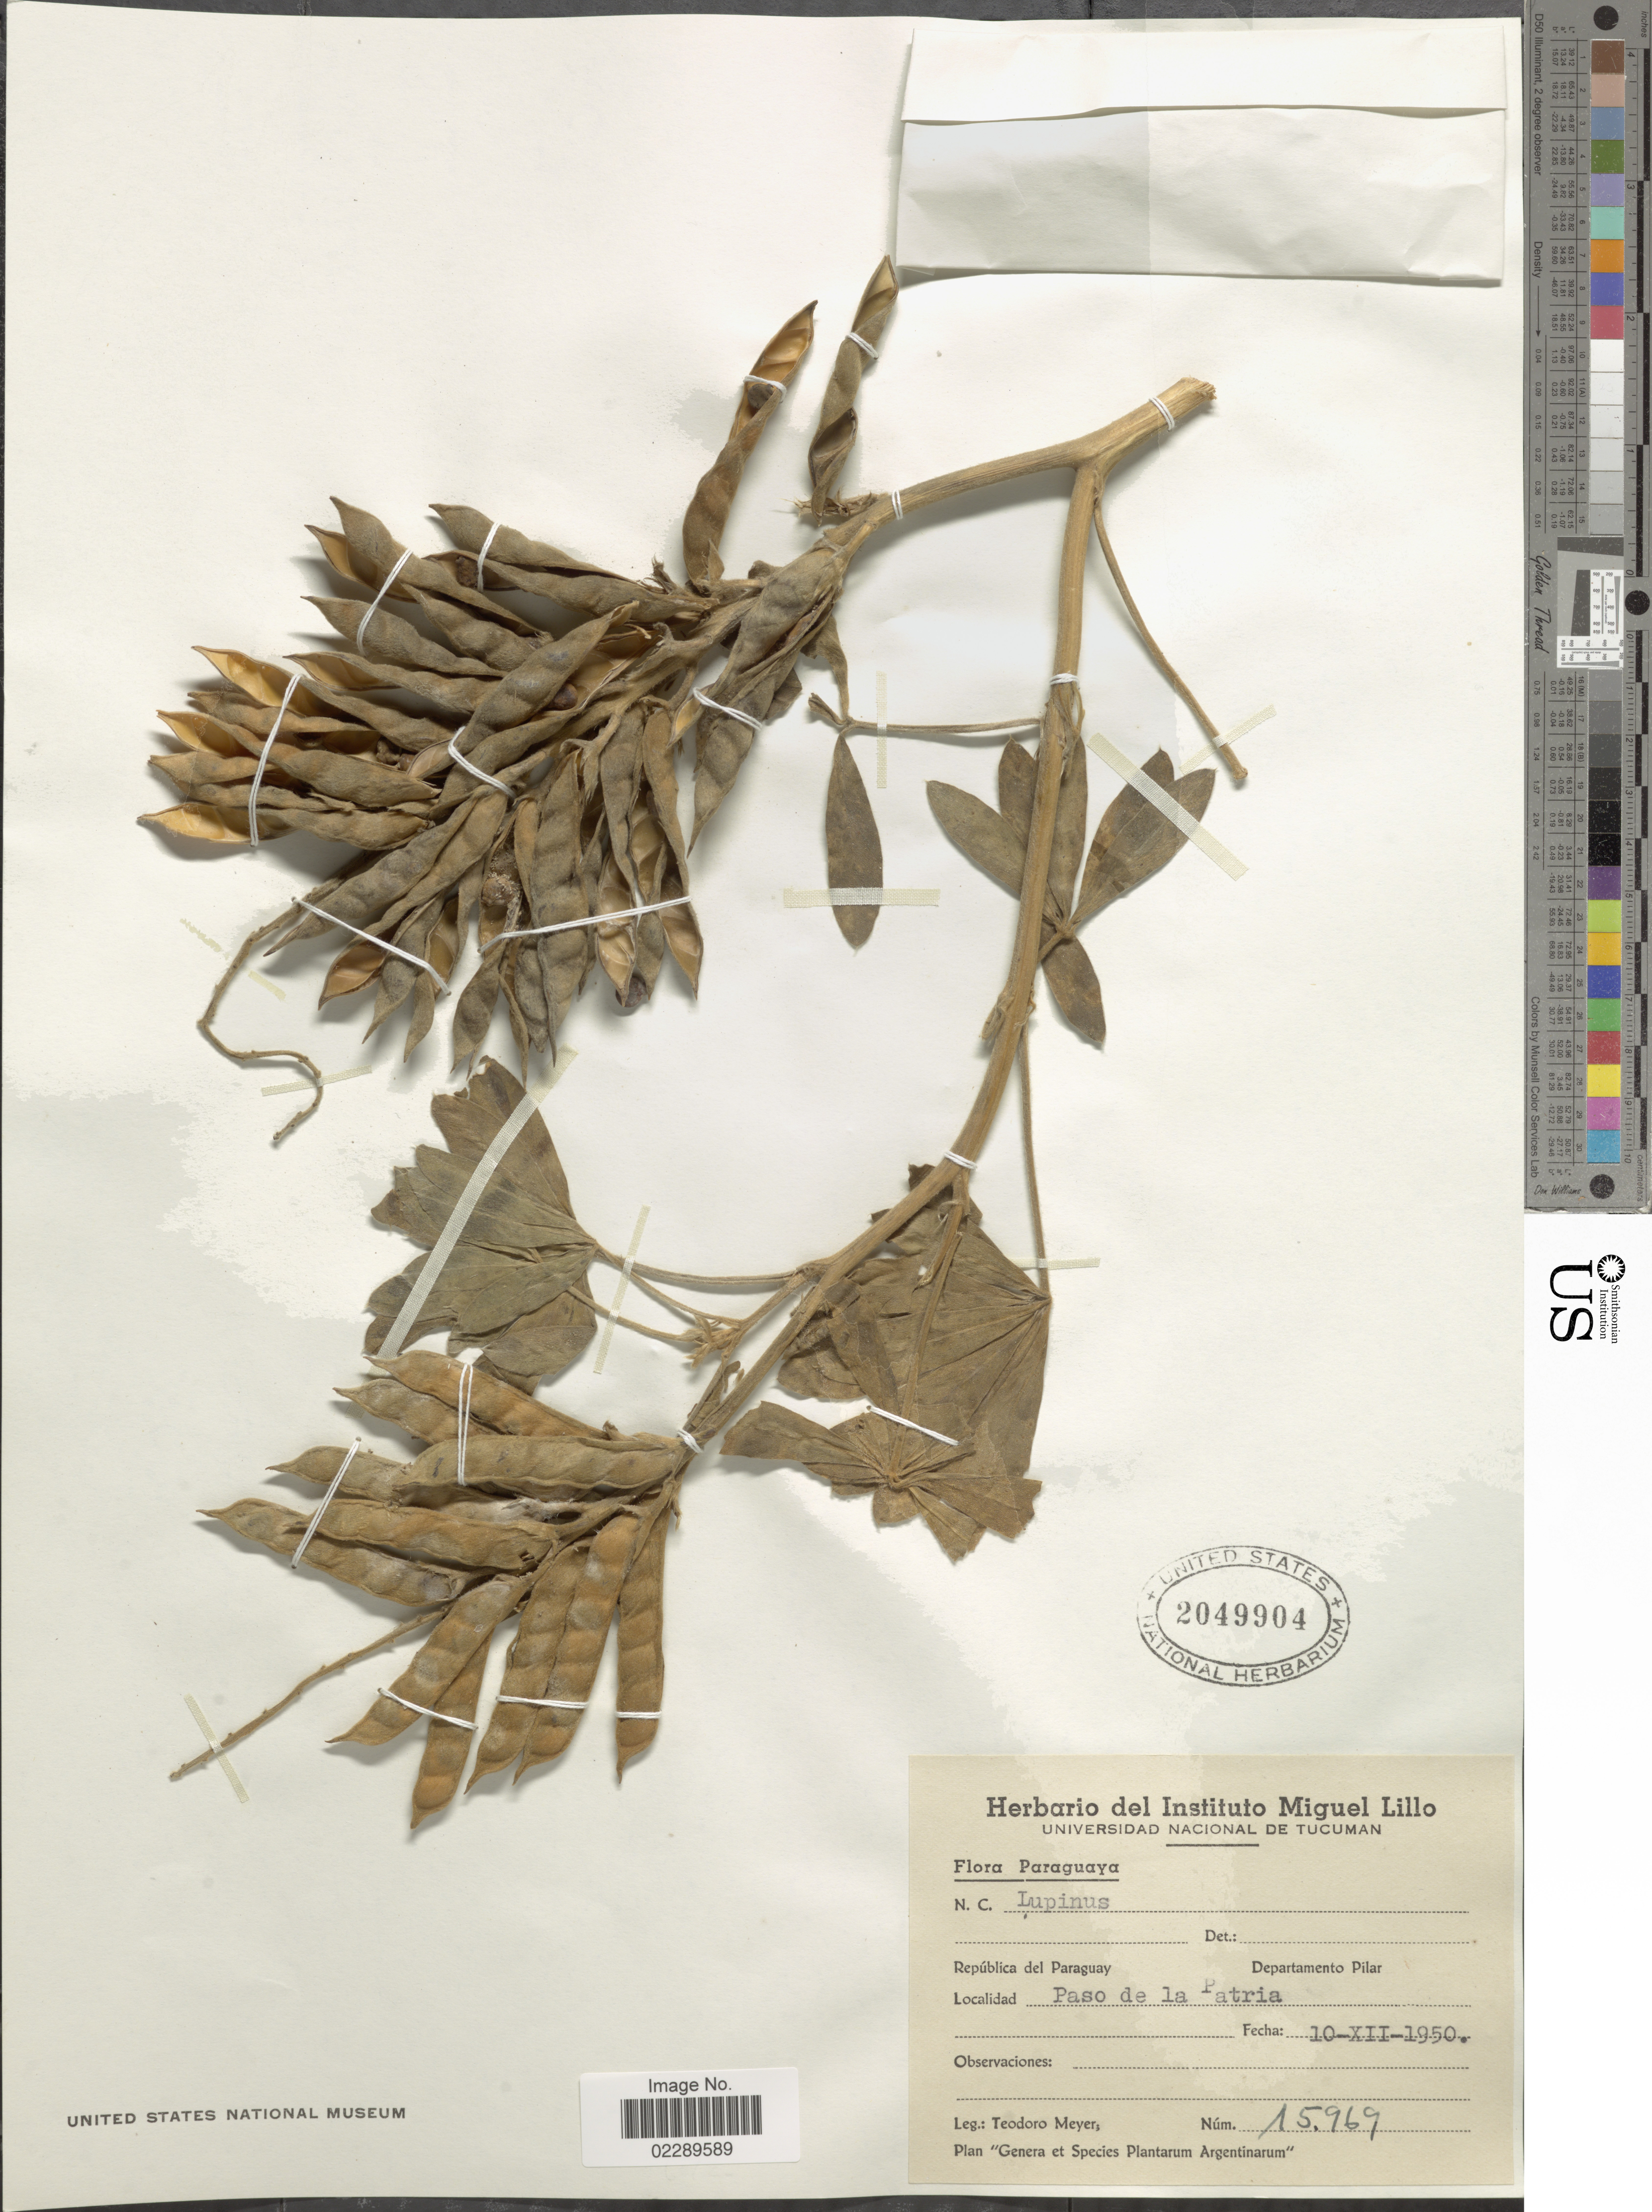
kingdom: Plantae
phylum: Tracheophyta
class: Magnoliopsida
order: Fabales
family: Fabaceae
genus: Lupinus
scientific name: Lupinus sp.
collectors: T. Meyer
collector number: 15969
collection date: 1950-12-10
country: Paraguay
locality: República del Paraguay. Departamento Pilar. Paso de la Patria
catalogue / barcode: US 2049904